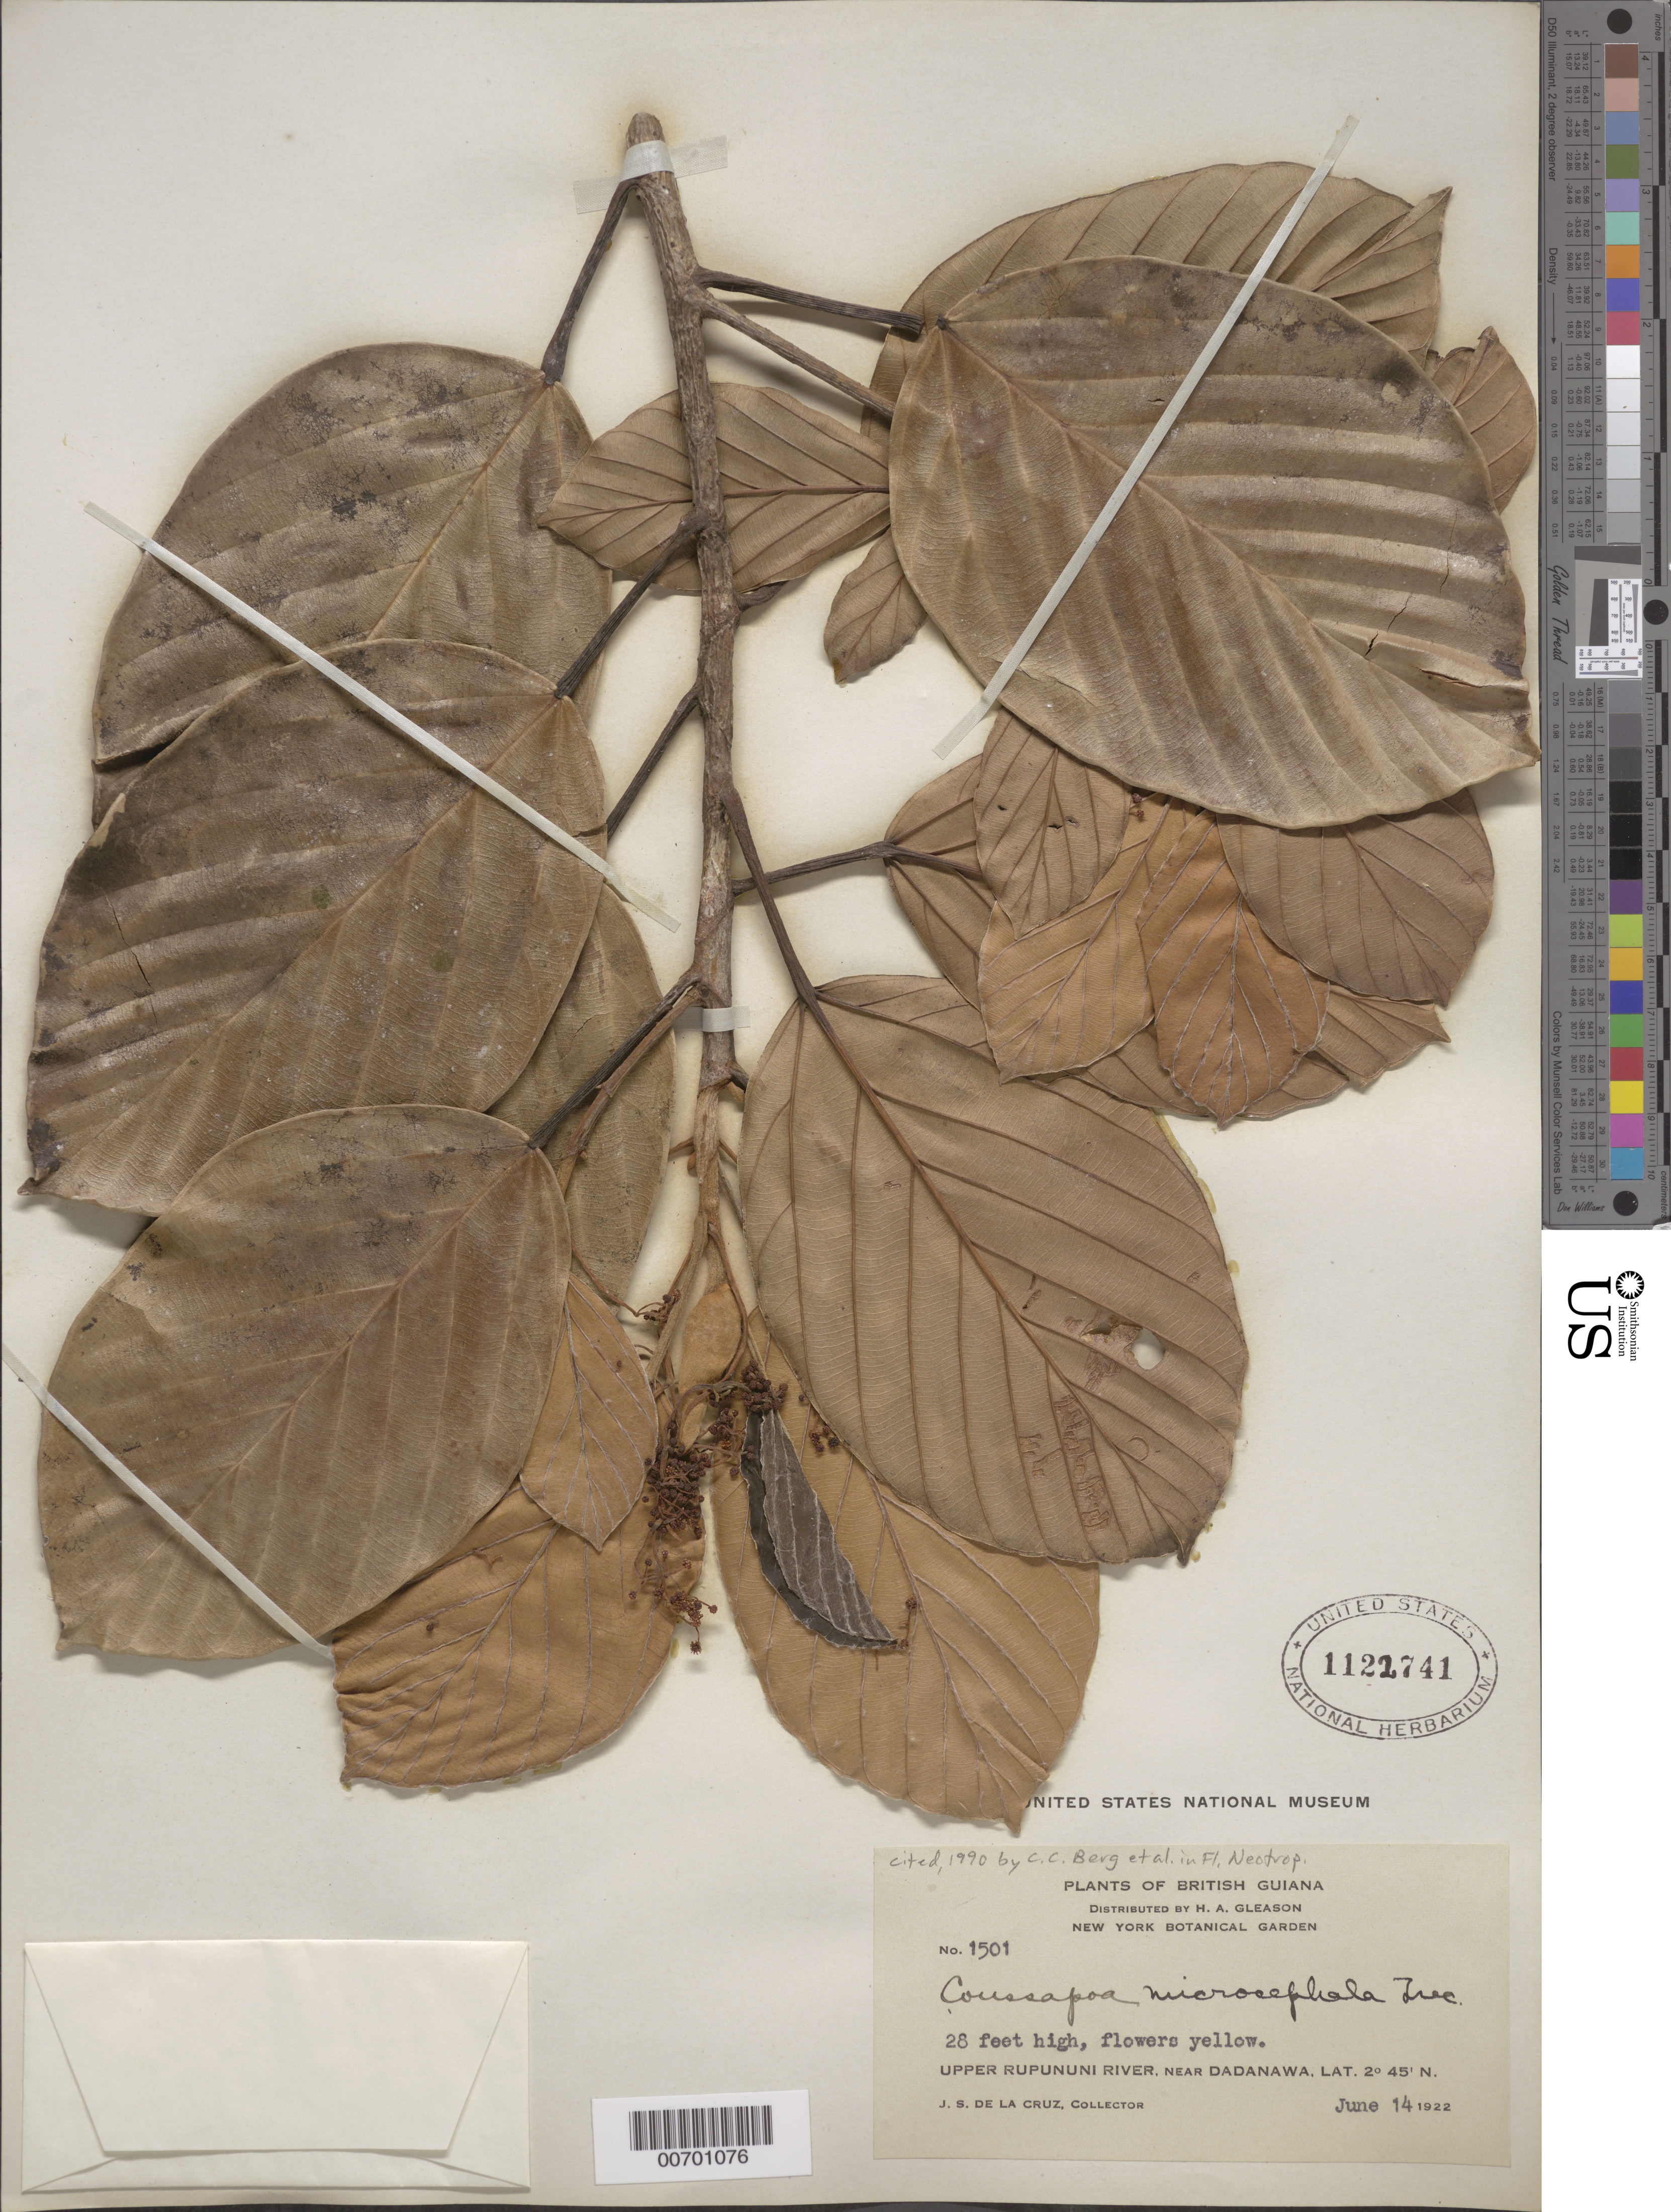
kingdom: Plantae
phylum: Tracheophyta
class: Magnoliopsida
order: Rosales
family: Urticaceae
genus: Coussapoa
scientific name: Coussapoa microcephala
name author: Trécul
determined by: Berg, C. C.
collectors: J. S. de la Cruz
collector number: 1501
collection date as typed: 14-Jun-22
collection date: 1922-06-14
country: Guyana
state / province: U. Takutu-U. Essequibo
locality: Dadanawa, vic., upper Rupununi R.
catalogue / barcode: US 1122741